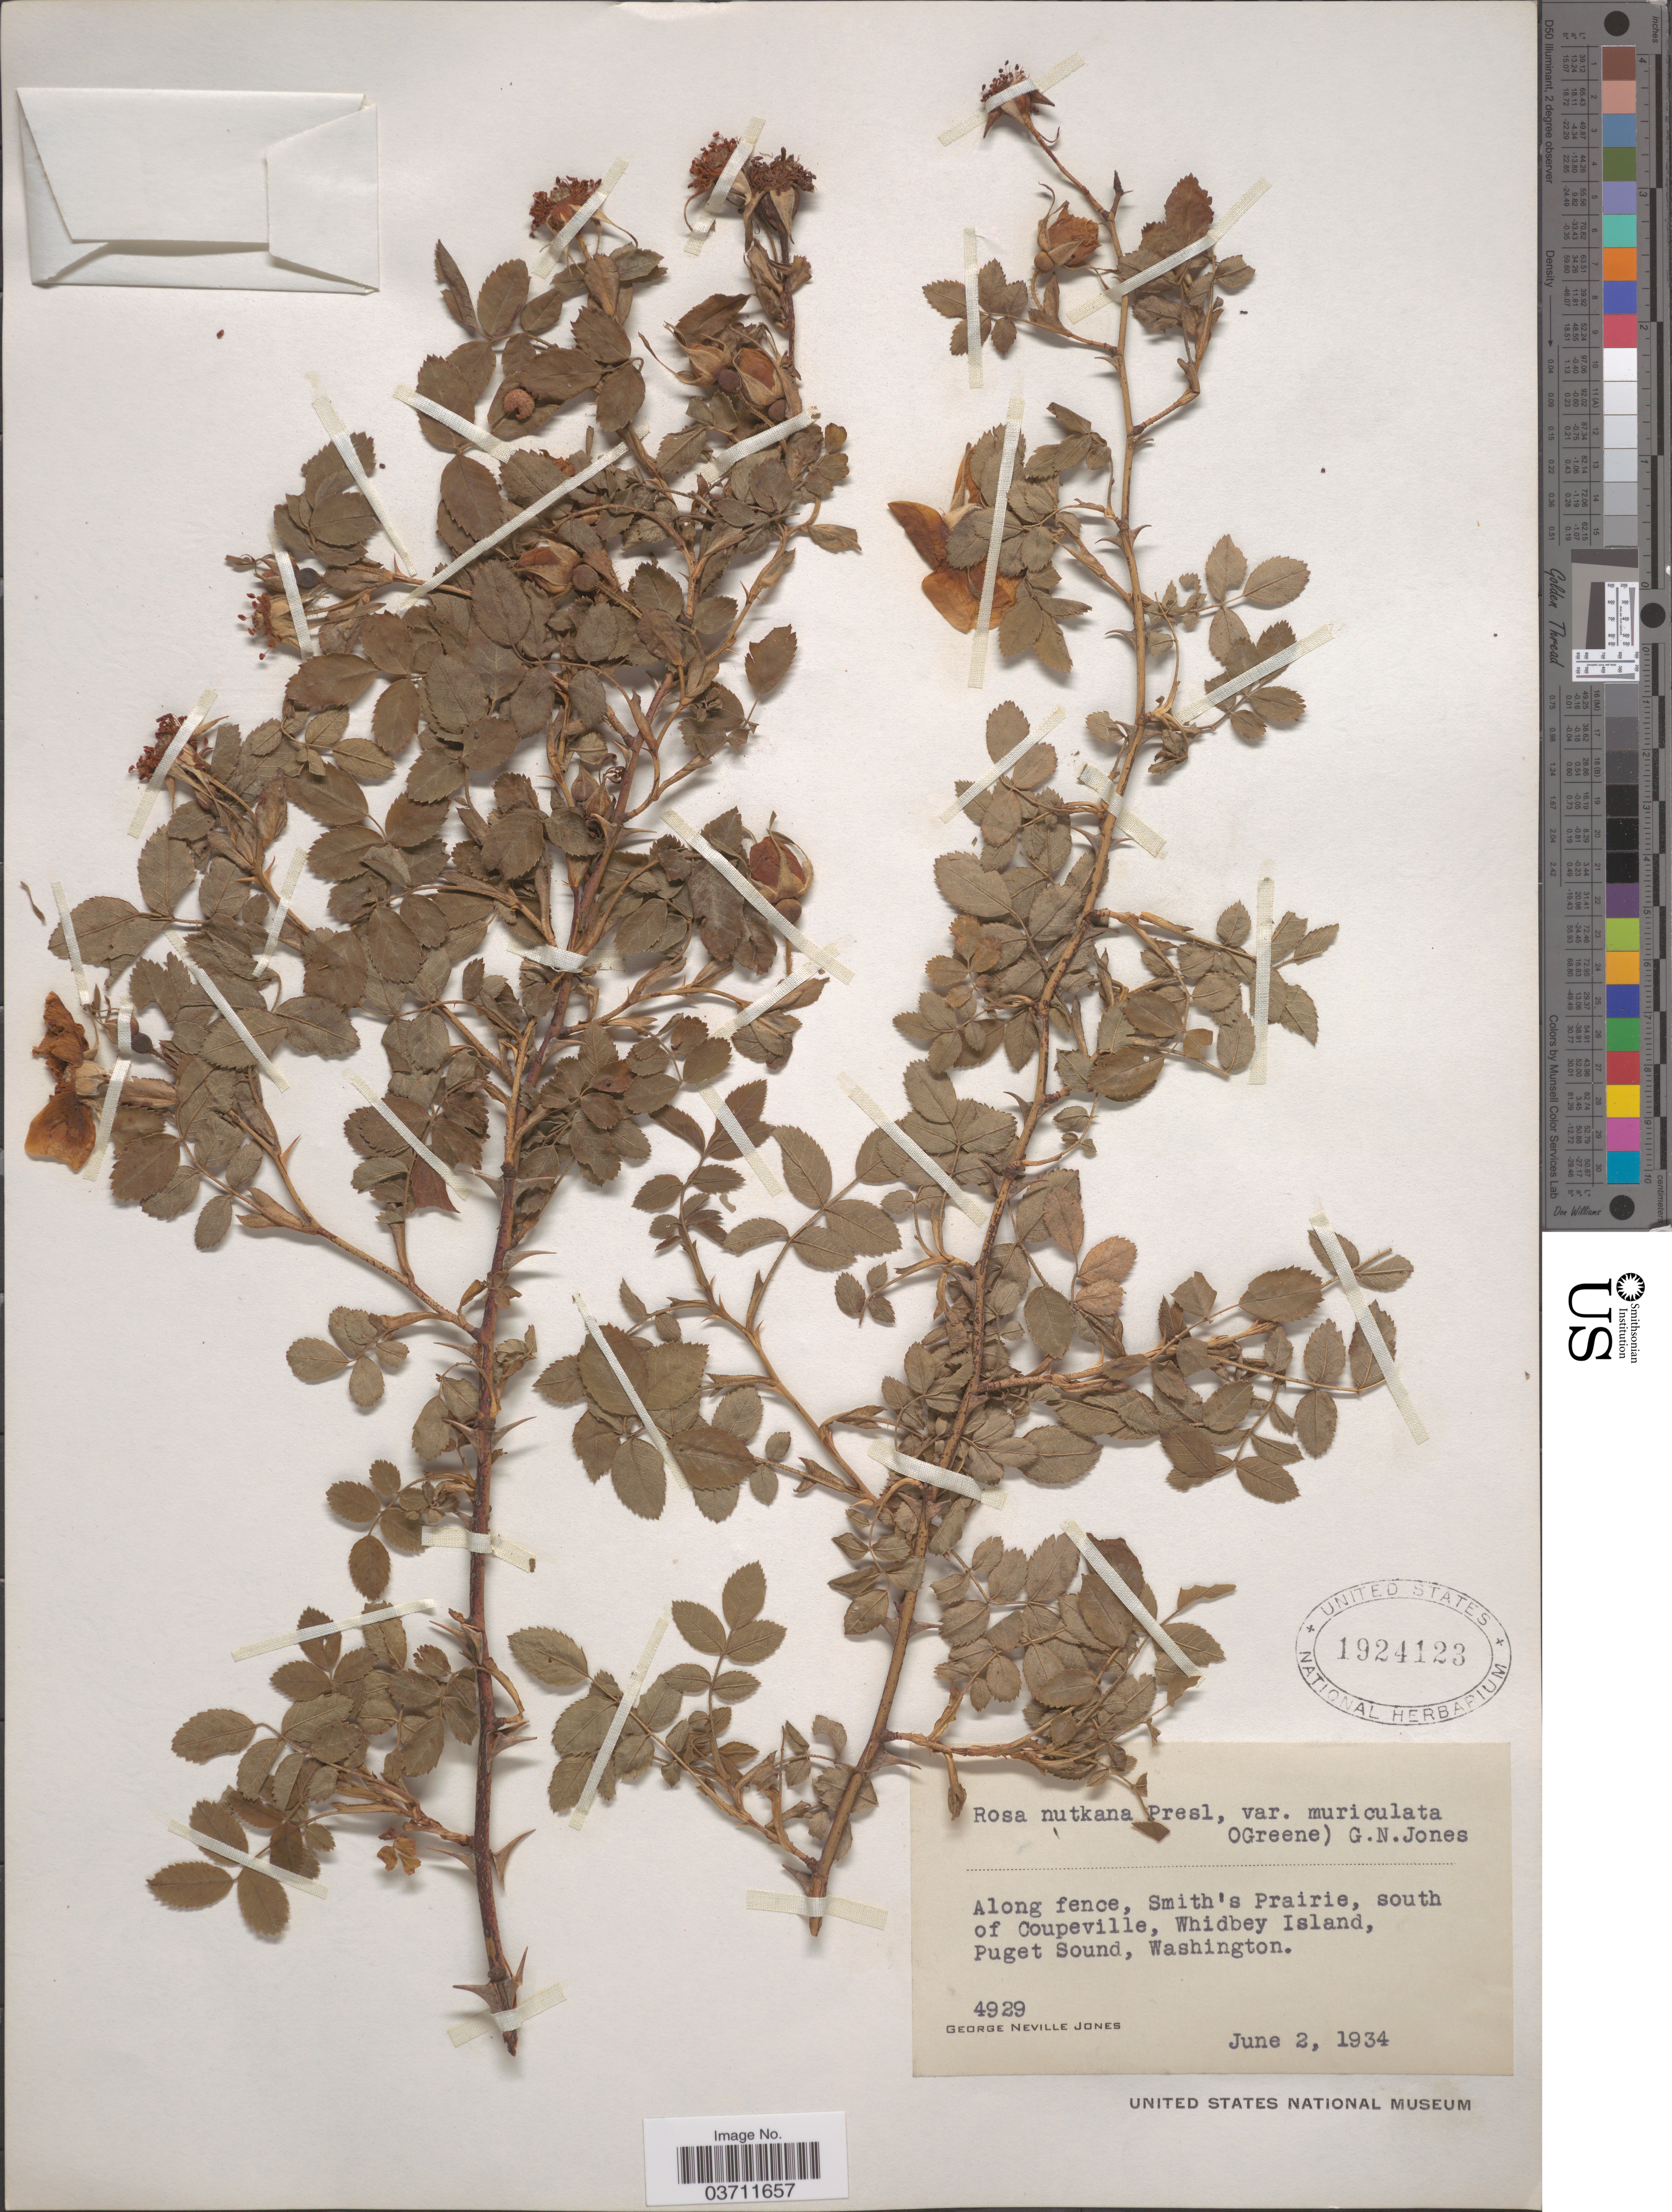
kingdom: Plantae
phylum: Tracheophyta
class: Magnoliopsida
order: Rosales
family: Rosaceae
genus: Rosa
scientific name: Rosa nutkana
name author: C. Presl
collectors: G. N. Jones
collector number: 4929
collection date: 1934-06-02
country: United States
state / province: Washington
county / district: King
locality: Along fence, Smith's Prairie, south of Coupeville, Whidbey Island, Puget Sound.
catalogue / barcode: US 1924123